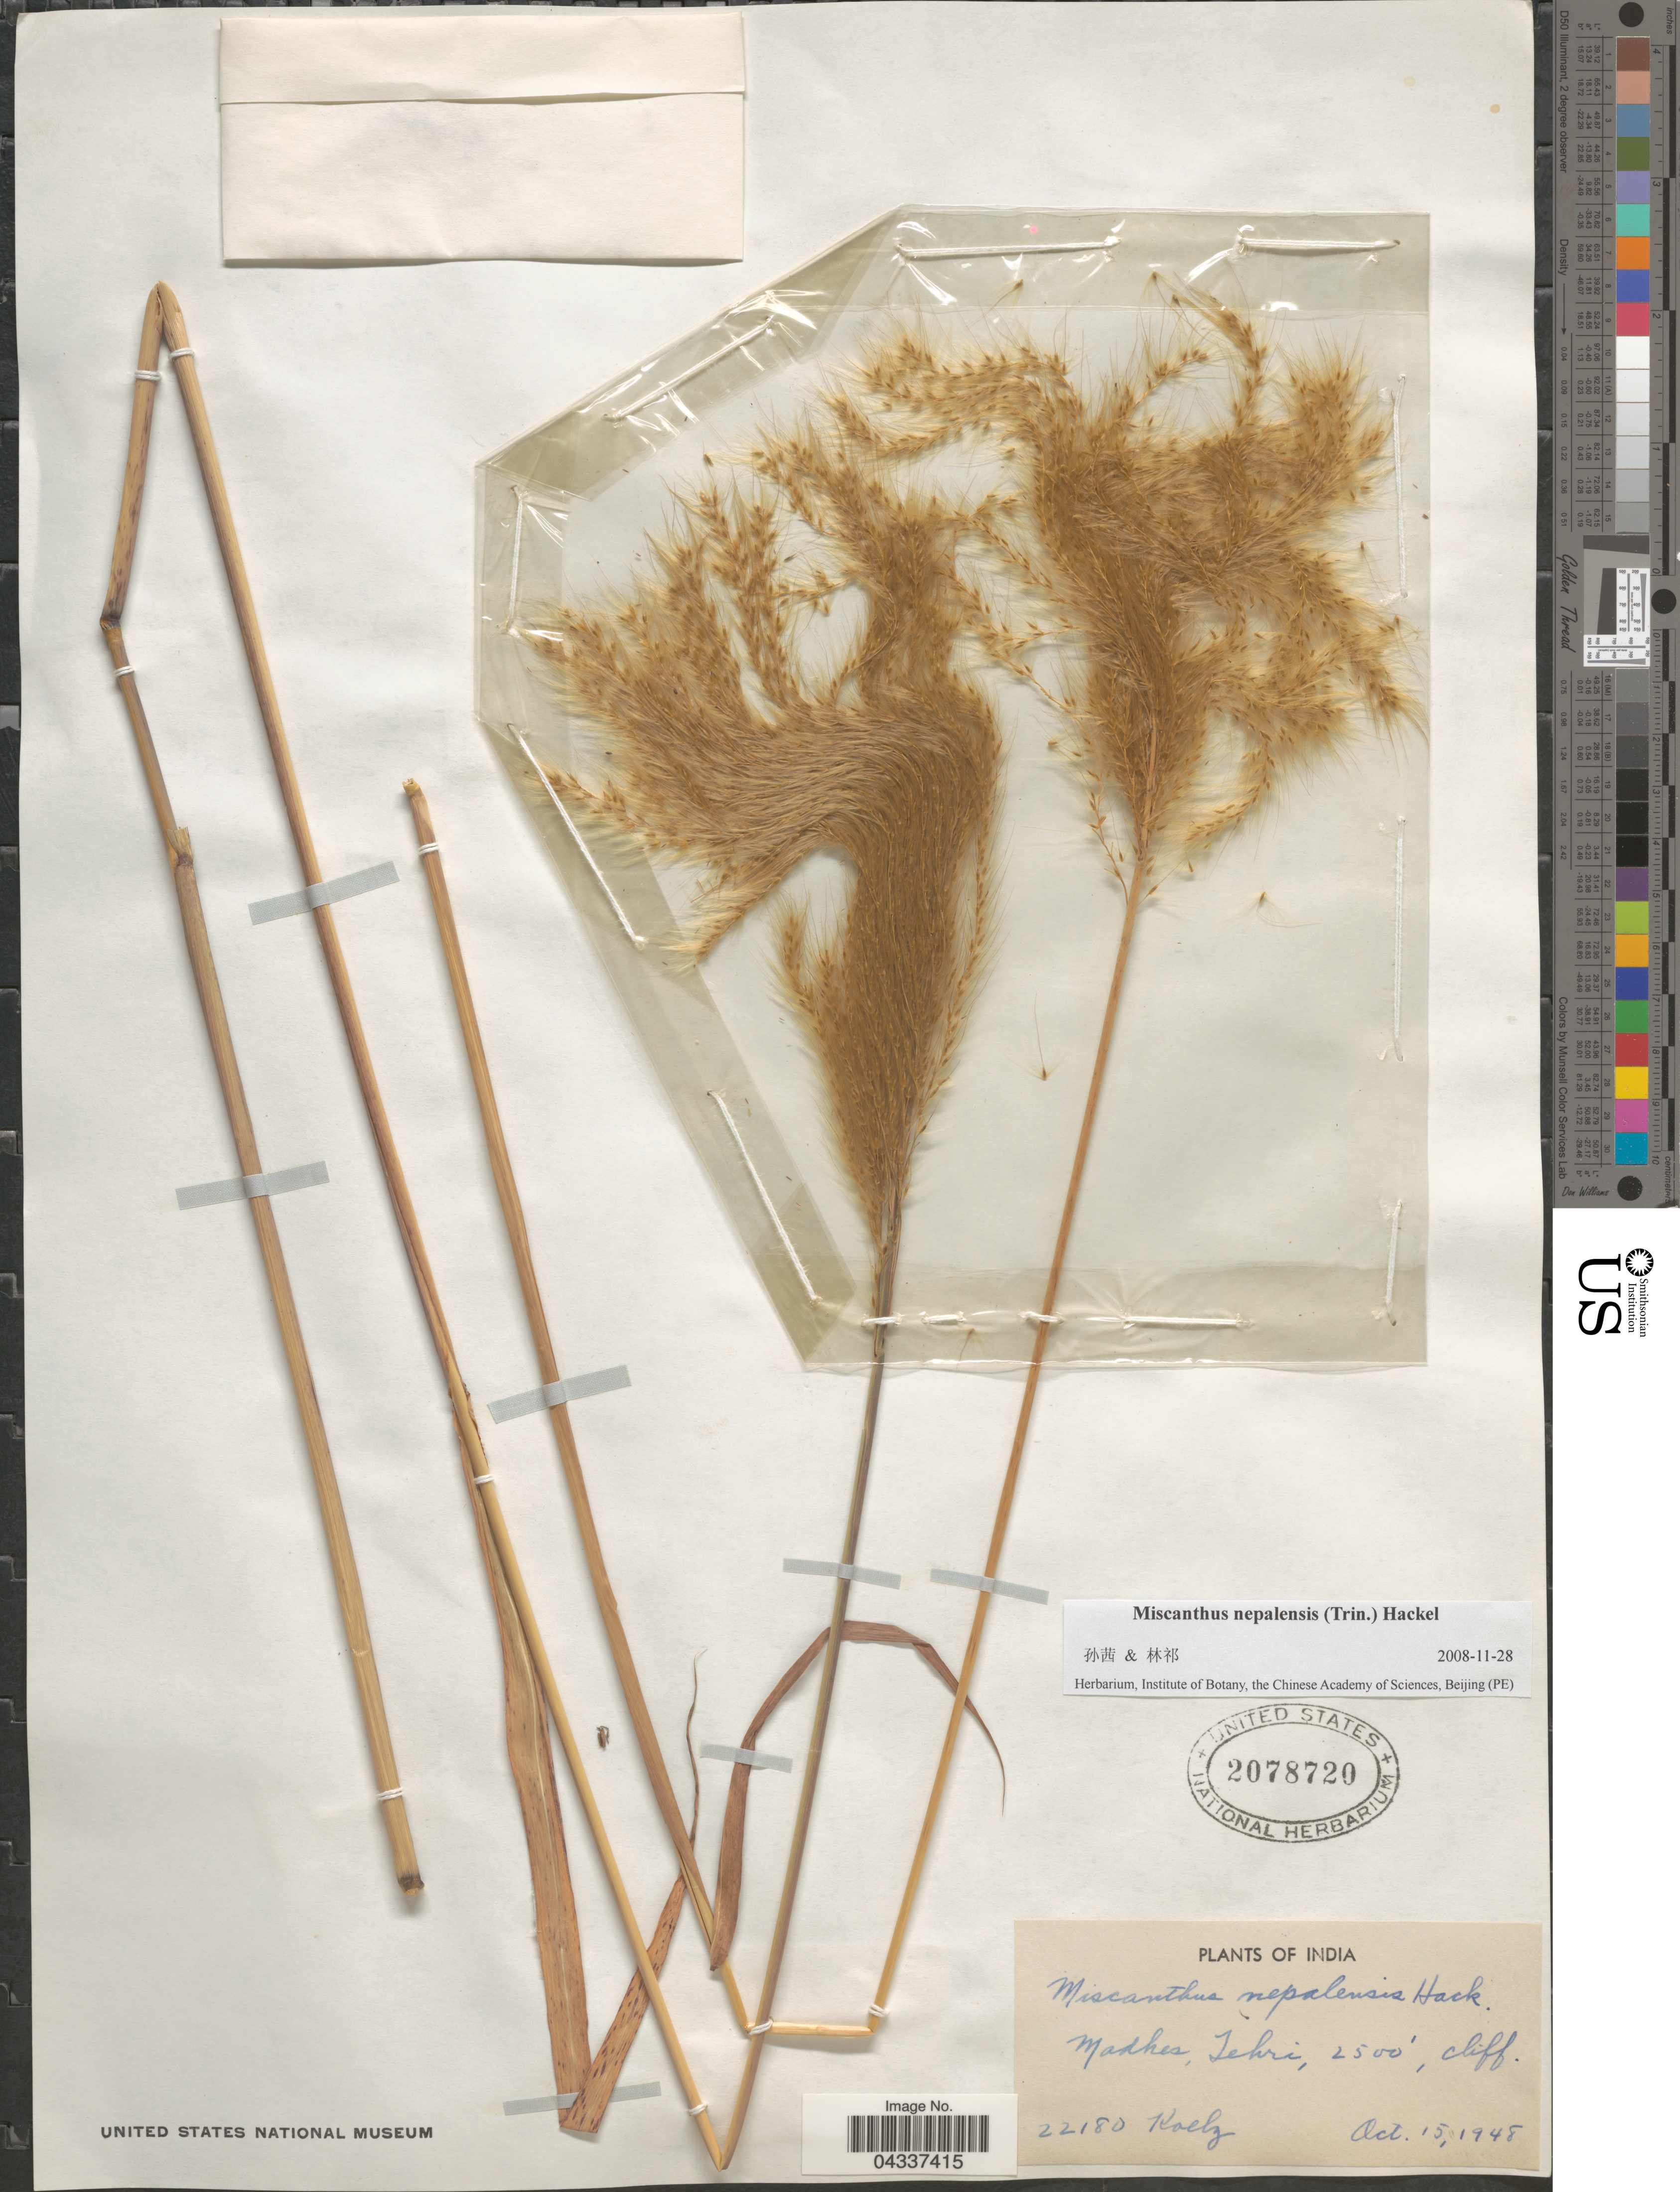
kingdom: Plantae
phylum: Tracheophyta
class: Liliopsida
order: Poales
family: Poaceae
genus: Miscanthus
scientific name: Miscanthus nepalensis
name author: (Trin.) Hack.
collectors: Koelz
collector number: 22180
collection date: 1948-10-15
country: India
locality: Madhes, Tehri.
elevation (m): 762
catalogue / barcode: US 2078720